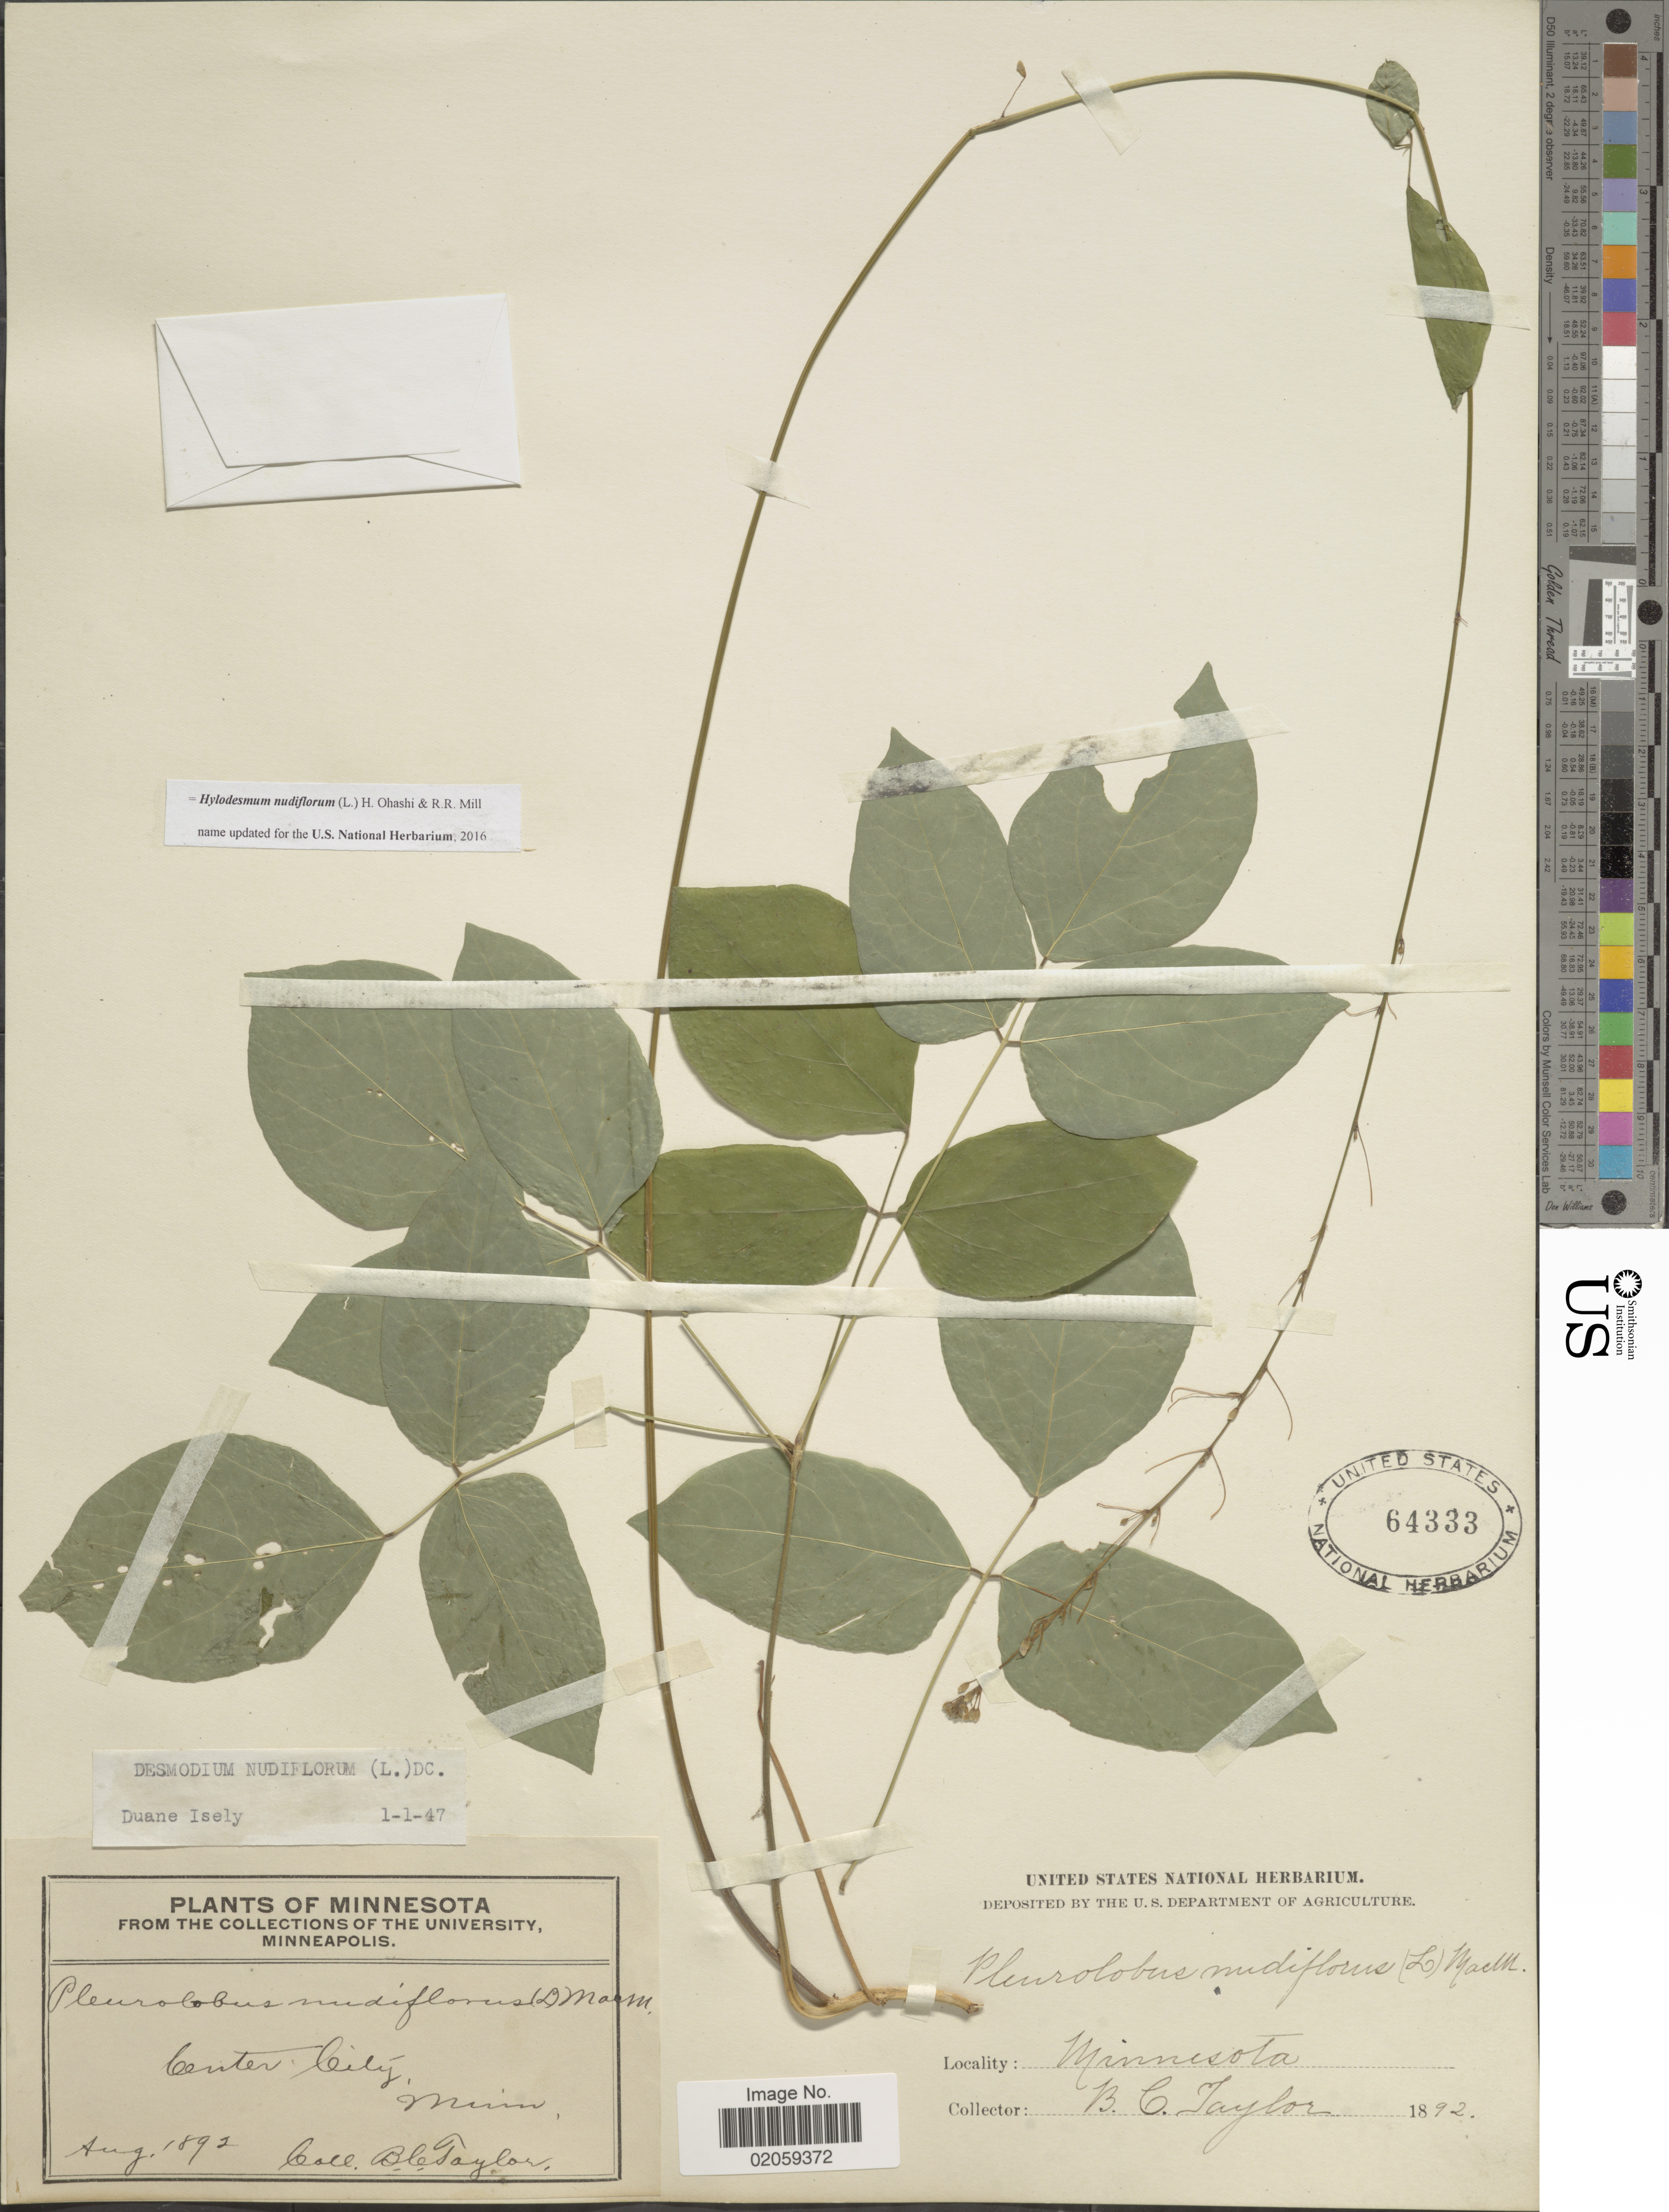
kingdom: Plantae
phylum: Tracheophyta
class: Magnoliopsida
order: Fabales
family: Fabaceae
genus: Hylodesmum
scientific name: Hylodesmum nudiflorum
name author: (L.) H. Ohashi & R.R. Mill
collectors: B. C. Taylor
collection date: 1892-08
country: United States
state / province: Minnesota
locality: Center City, Minn.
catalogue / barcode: US 64333